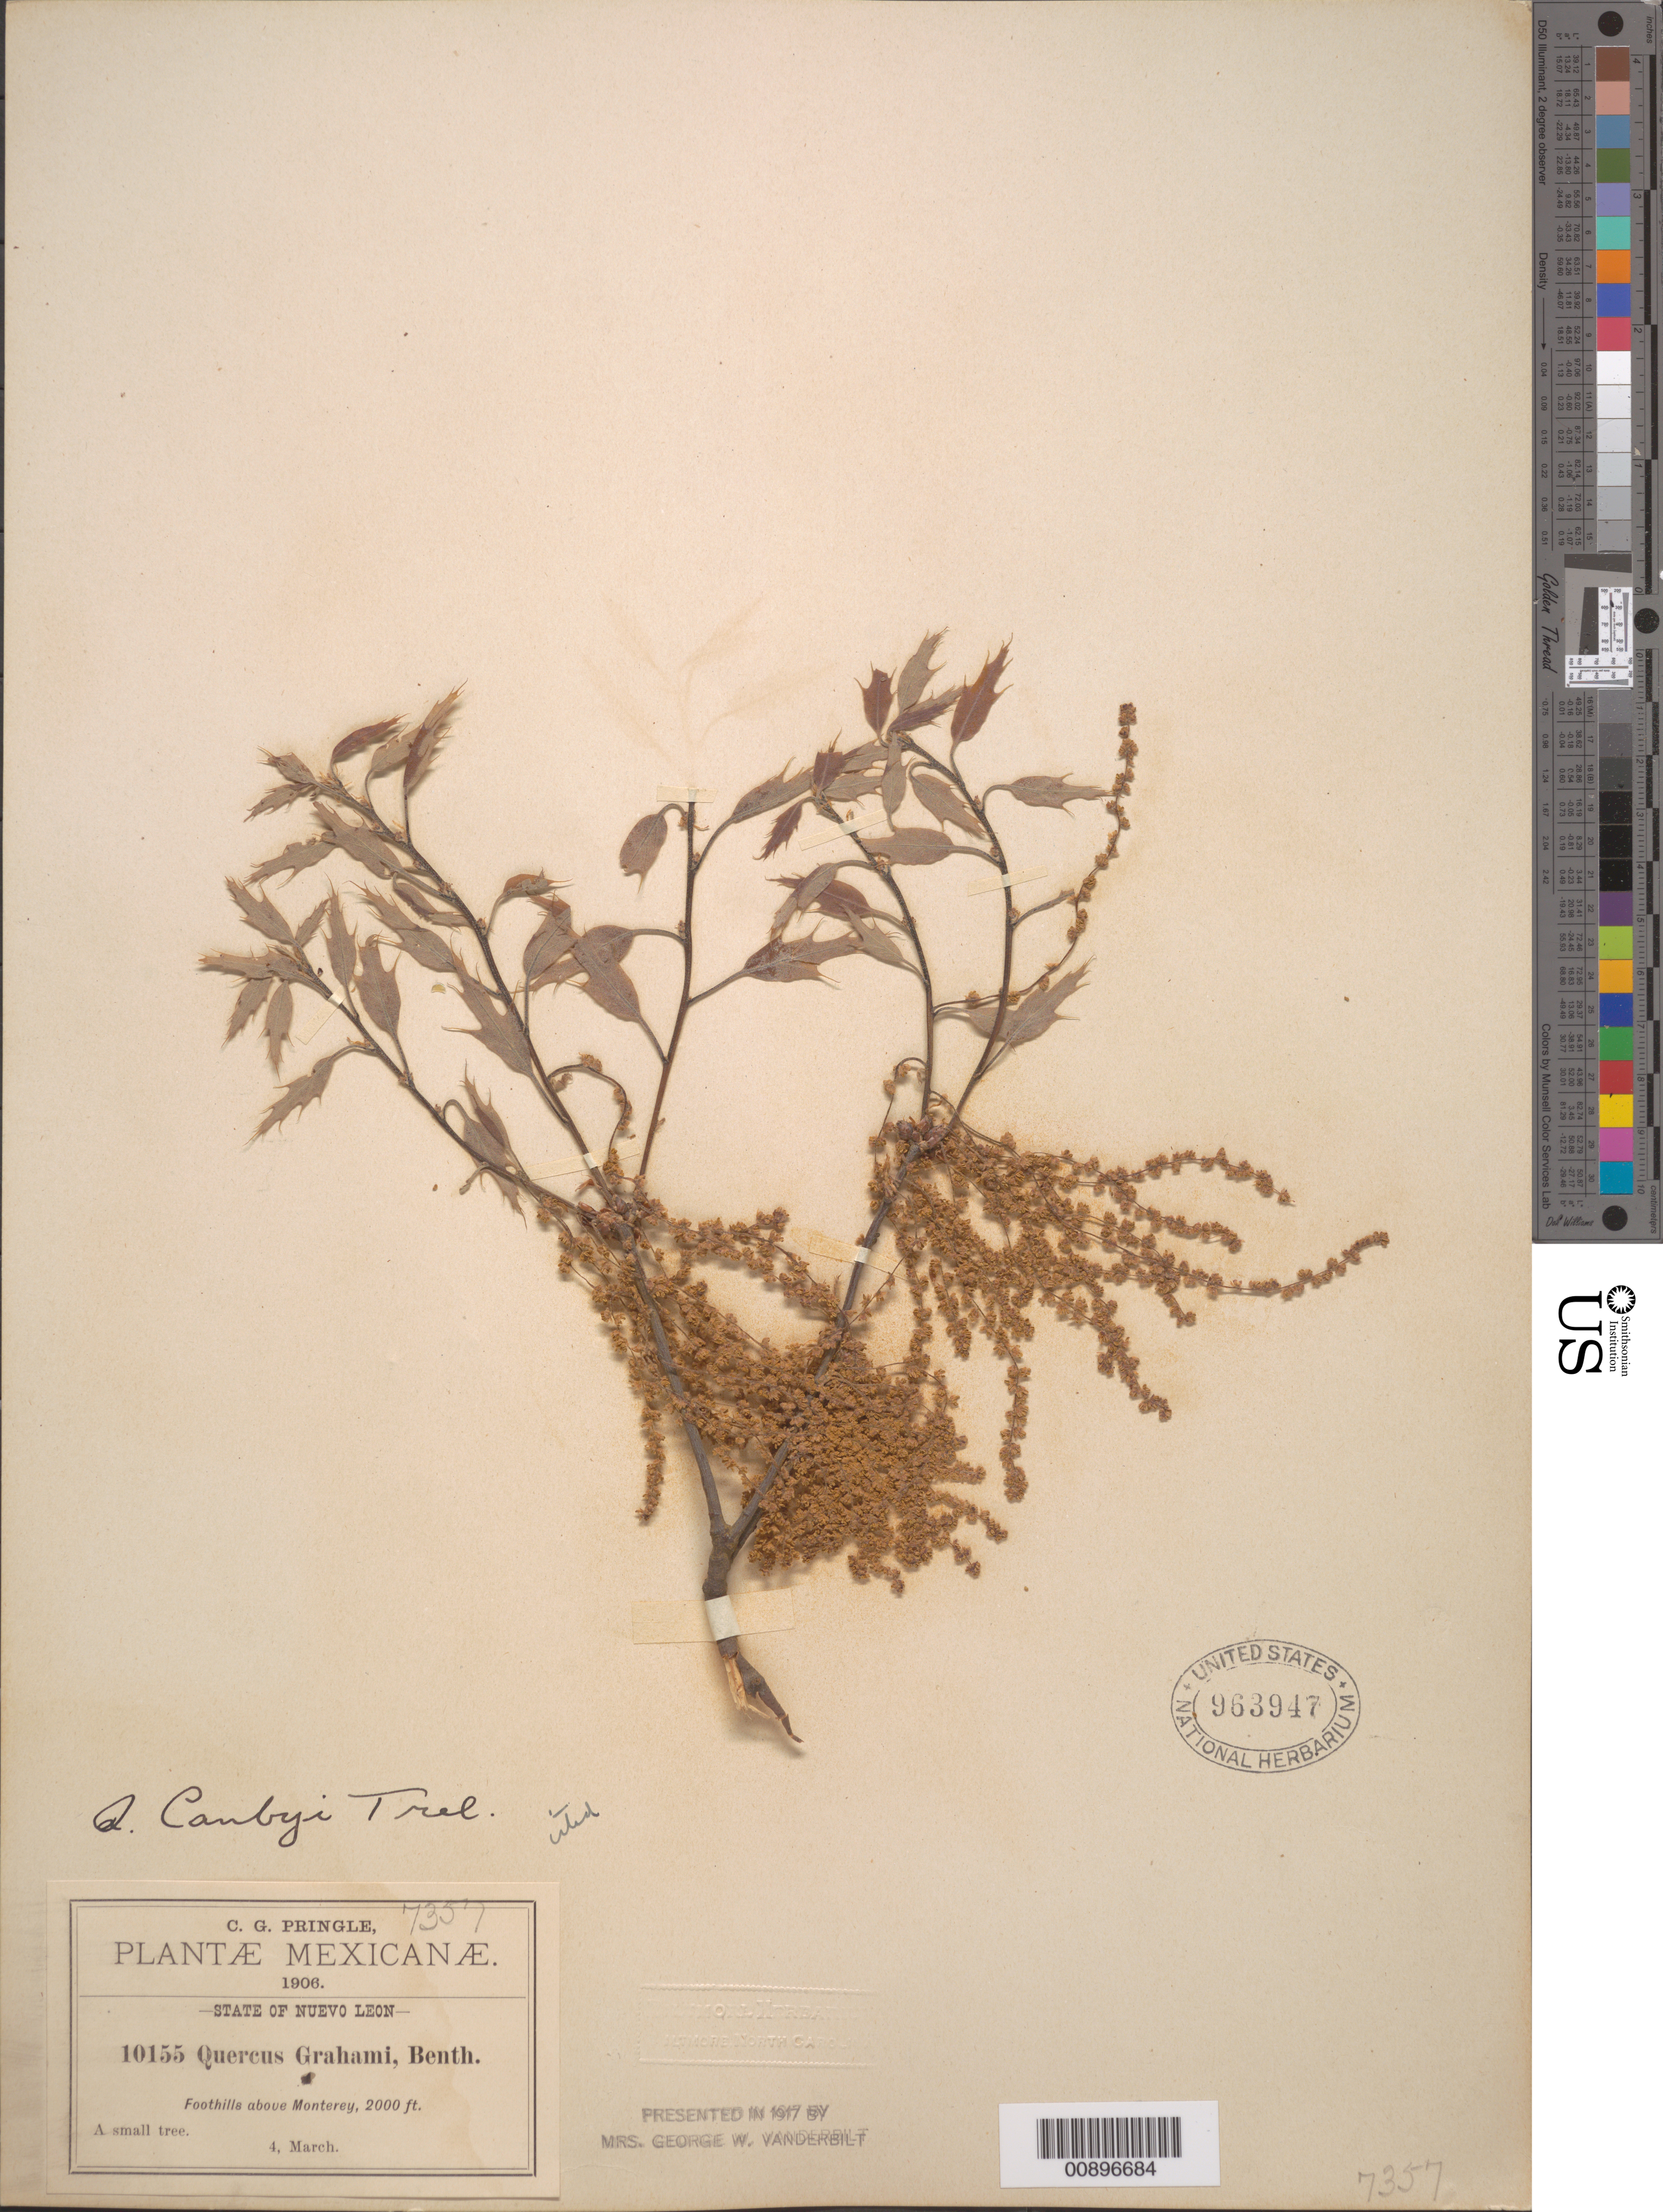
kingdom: Plantae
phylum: Tracheophyta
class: Magnoliopsida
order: Fagales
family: Fagaceae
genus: Quercus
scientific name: Quercus canbyi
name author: Trel.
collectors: C. G. Pringle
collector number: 10155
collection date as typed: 04 Mar 1906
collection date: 1906-03-04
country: Mexico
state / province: Nuevo León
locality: Foothills above Monterrey, Nuevo León.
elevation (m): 610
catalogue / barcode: US 963947